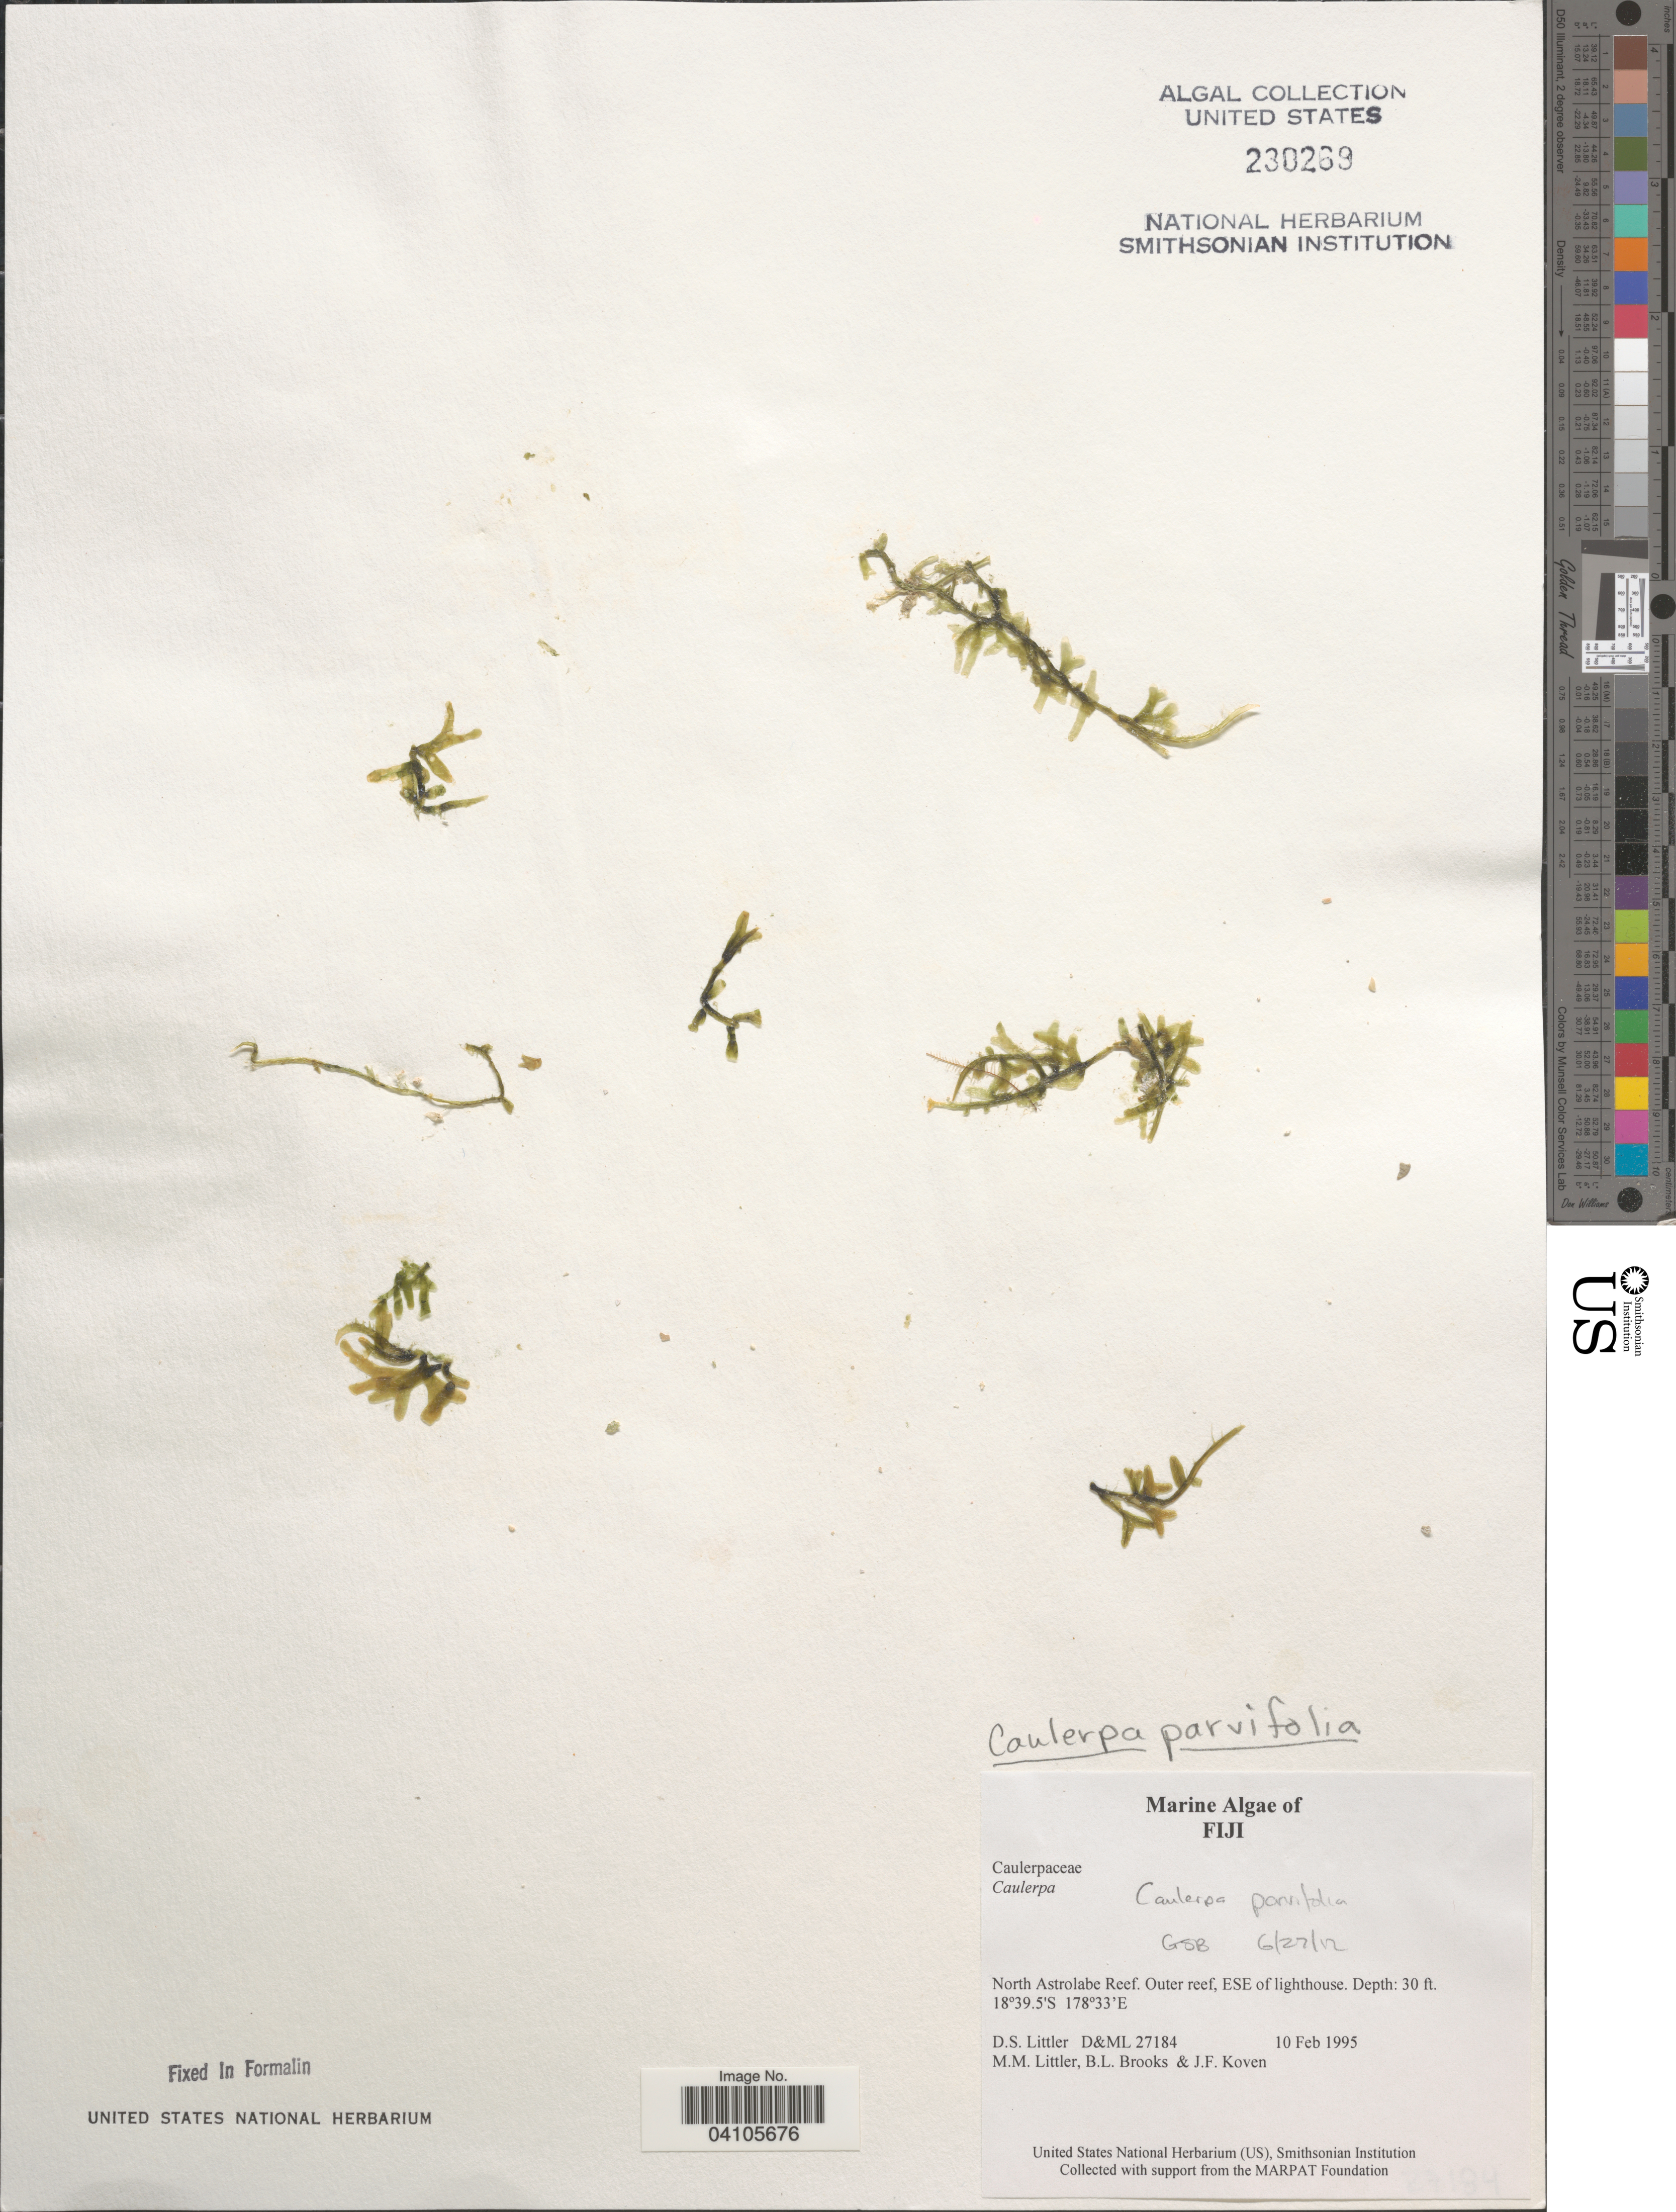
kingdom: Plantae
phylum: Chlorophyta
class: Ulvophyceae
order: Bryopsidales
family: Caulerpaceae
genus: Caulerpa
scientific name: Caulerpa parvifolia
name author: Harv.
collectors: D. S. Littler, B. Brooks & J. Koven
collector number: D&ML 27184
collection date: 1995-02-10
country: Fiji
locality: North Astrolabe Reef. Outer reef, ESE of lighthouse.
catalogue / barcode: US 230269